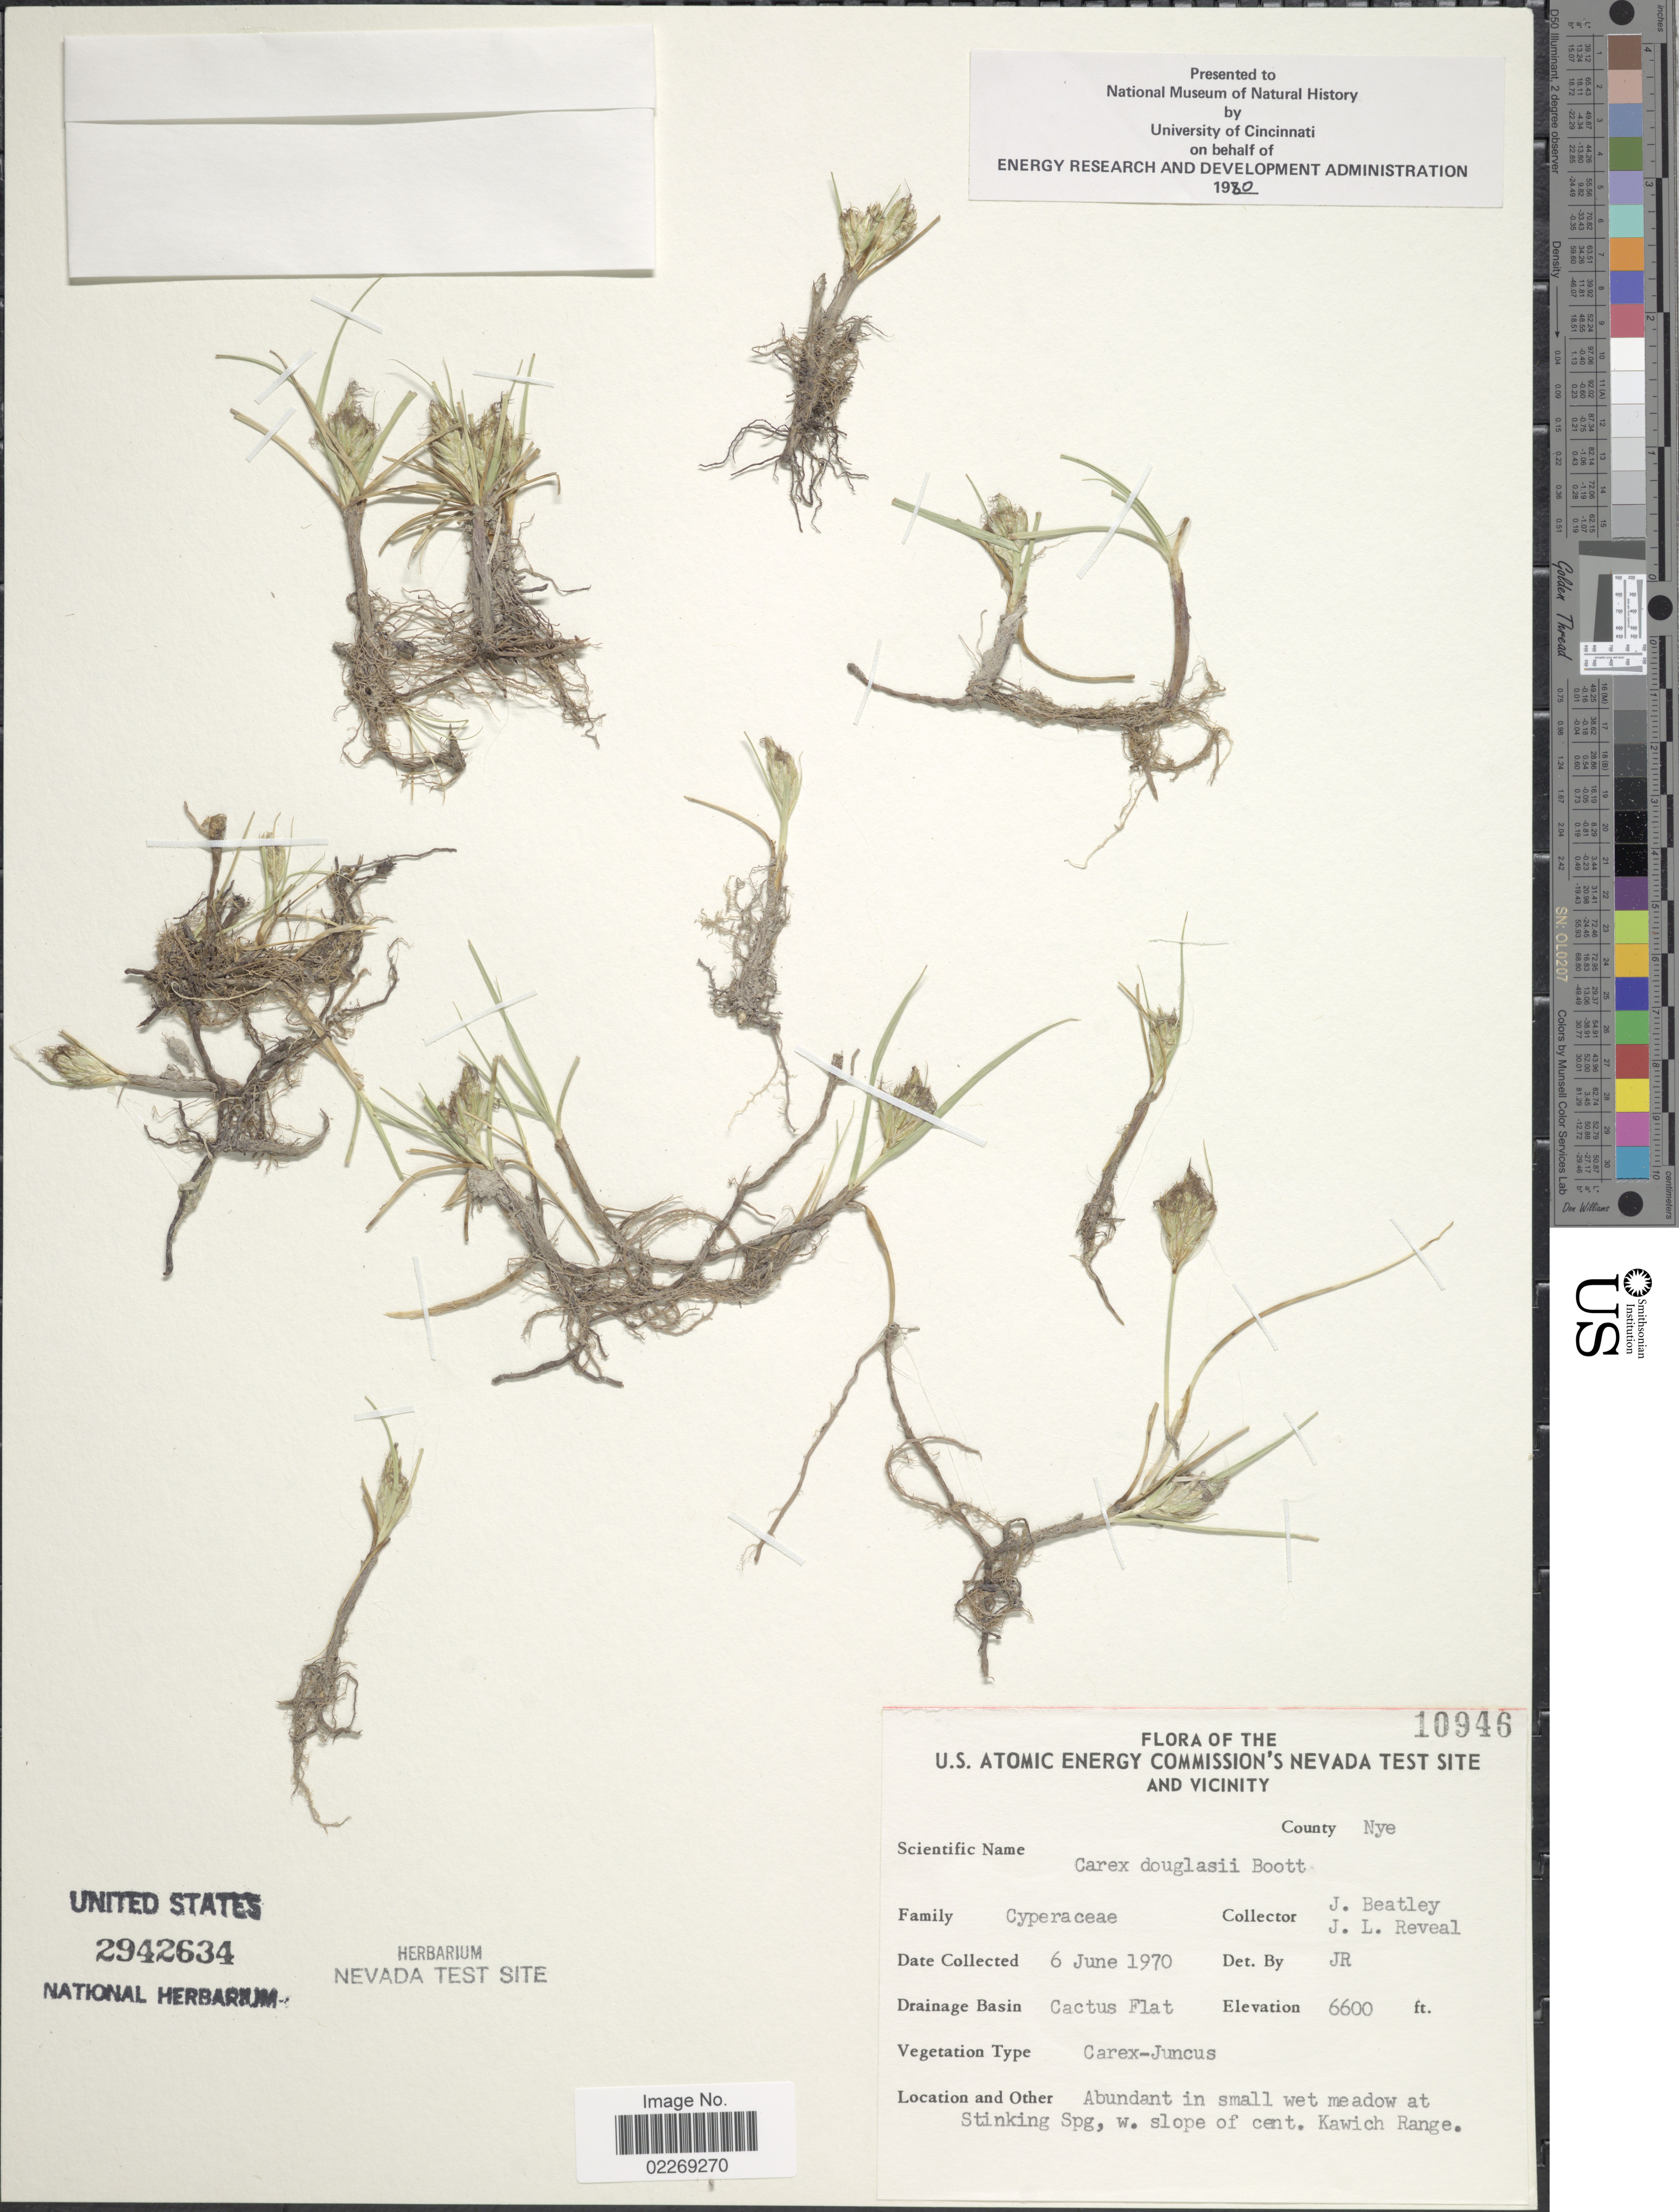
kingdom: Plantae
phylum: Tracheophyta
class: Liliopsida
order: Poales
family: Cyperaceae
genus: Carex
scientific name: Carex douglasii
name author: Boott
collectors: J. C. Beatley & J. L. Reveal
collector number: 10946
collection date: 1970-06-06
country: United States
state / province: Nevada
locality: U.S. Atomic Energy Commission's Nevada Test Site and vicinity. County Nye. Abundant in small wet meadow at Stinking Spg, w. slope of cent. Kawich Range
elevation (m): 2012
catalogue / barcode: US 2942634